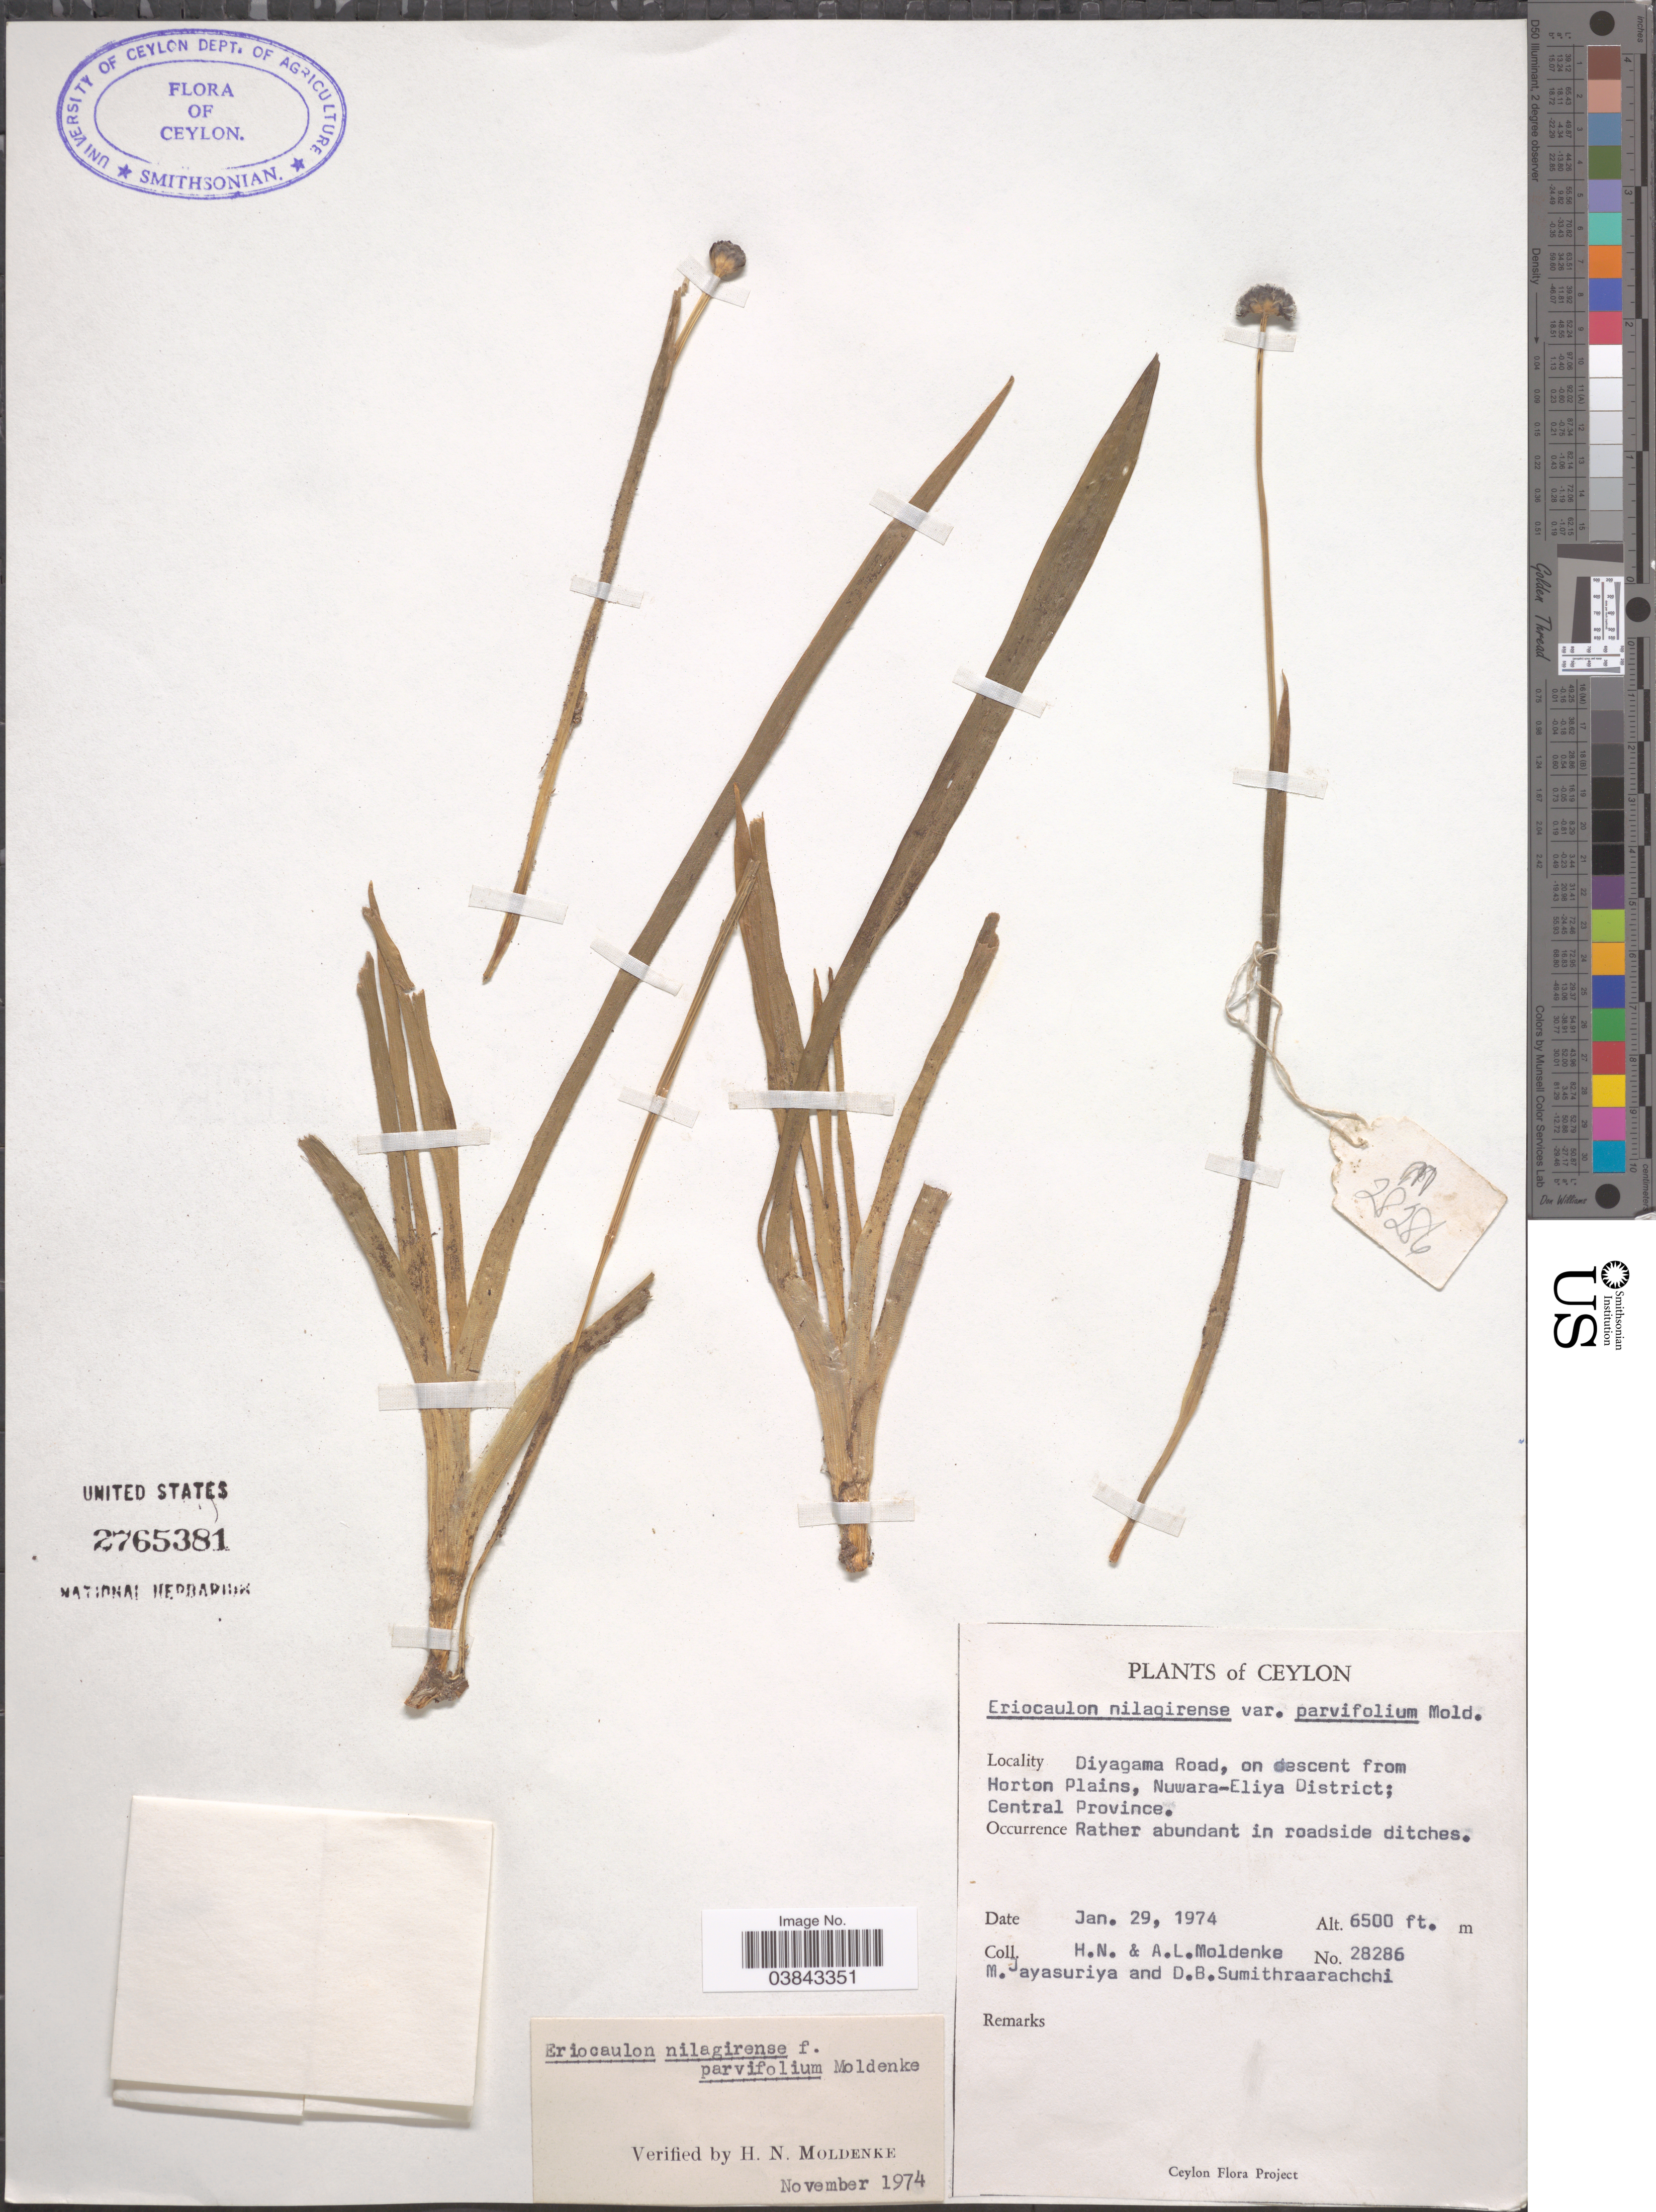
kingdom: Plantae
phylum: Tracheophyta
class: Liliopsida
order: Poales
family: Eriocaulaceae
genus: Eriocaulon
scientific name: Eriocaulon brownianum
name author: Mart.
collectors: H. N. Moldenke, A. L. Moldenke, M. Jayasuriya & D. B. Sumithraarachchi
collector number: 28286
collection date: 1974-01-29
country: Sri Lanka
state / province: Central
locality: Ceylon. Diyagama Road, on descent from Horton Plains, Nuwara-Eliya District; Central Province.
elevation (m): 1981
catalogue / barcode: US 2765381